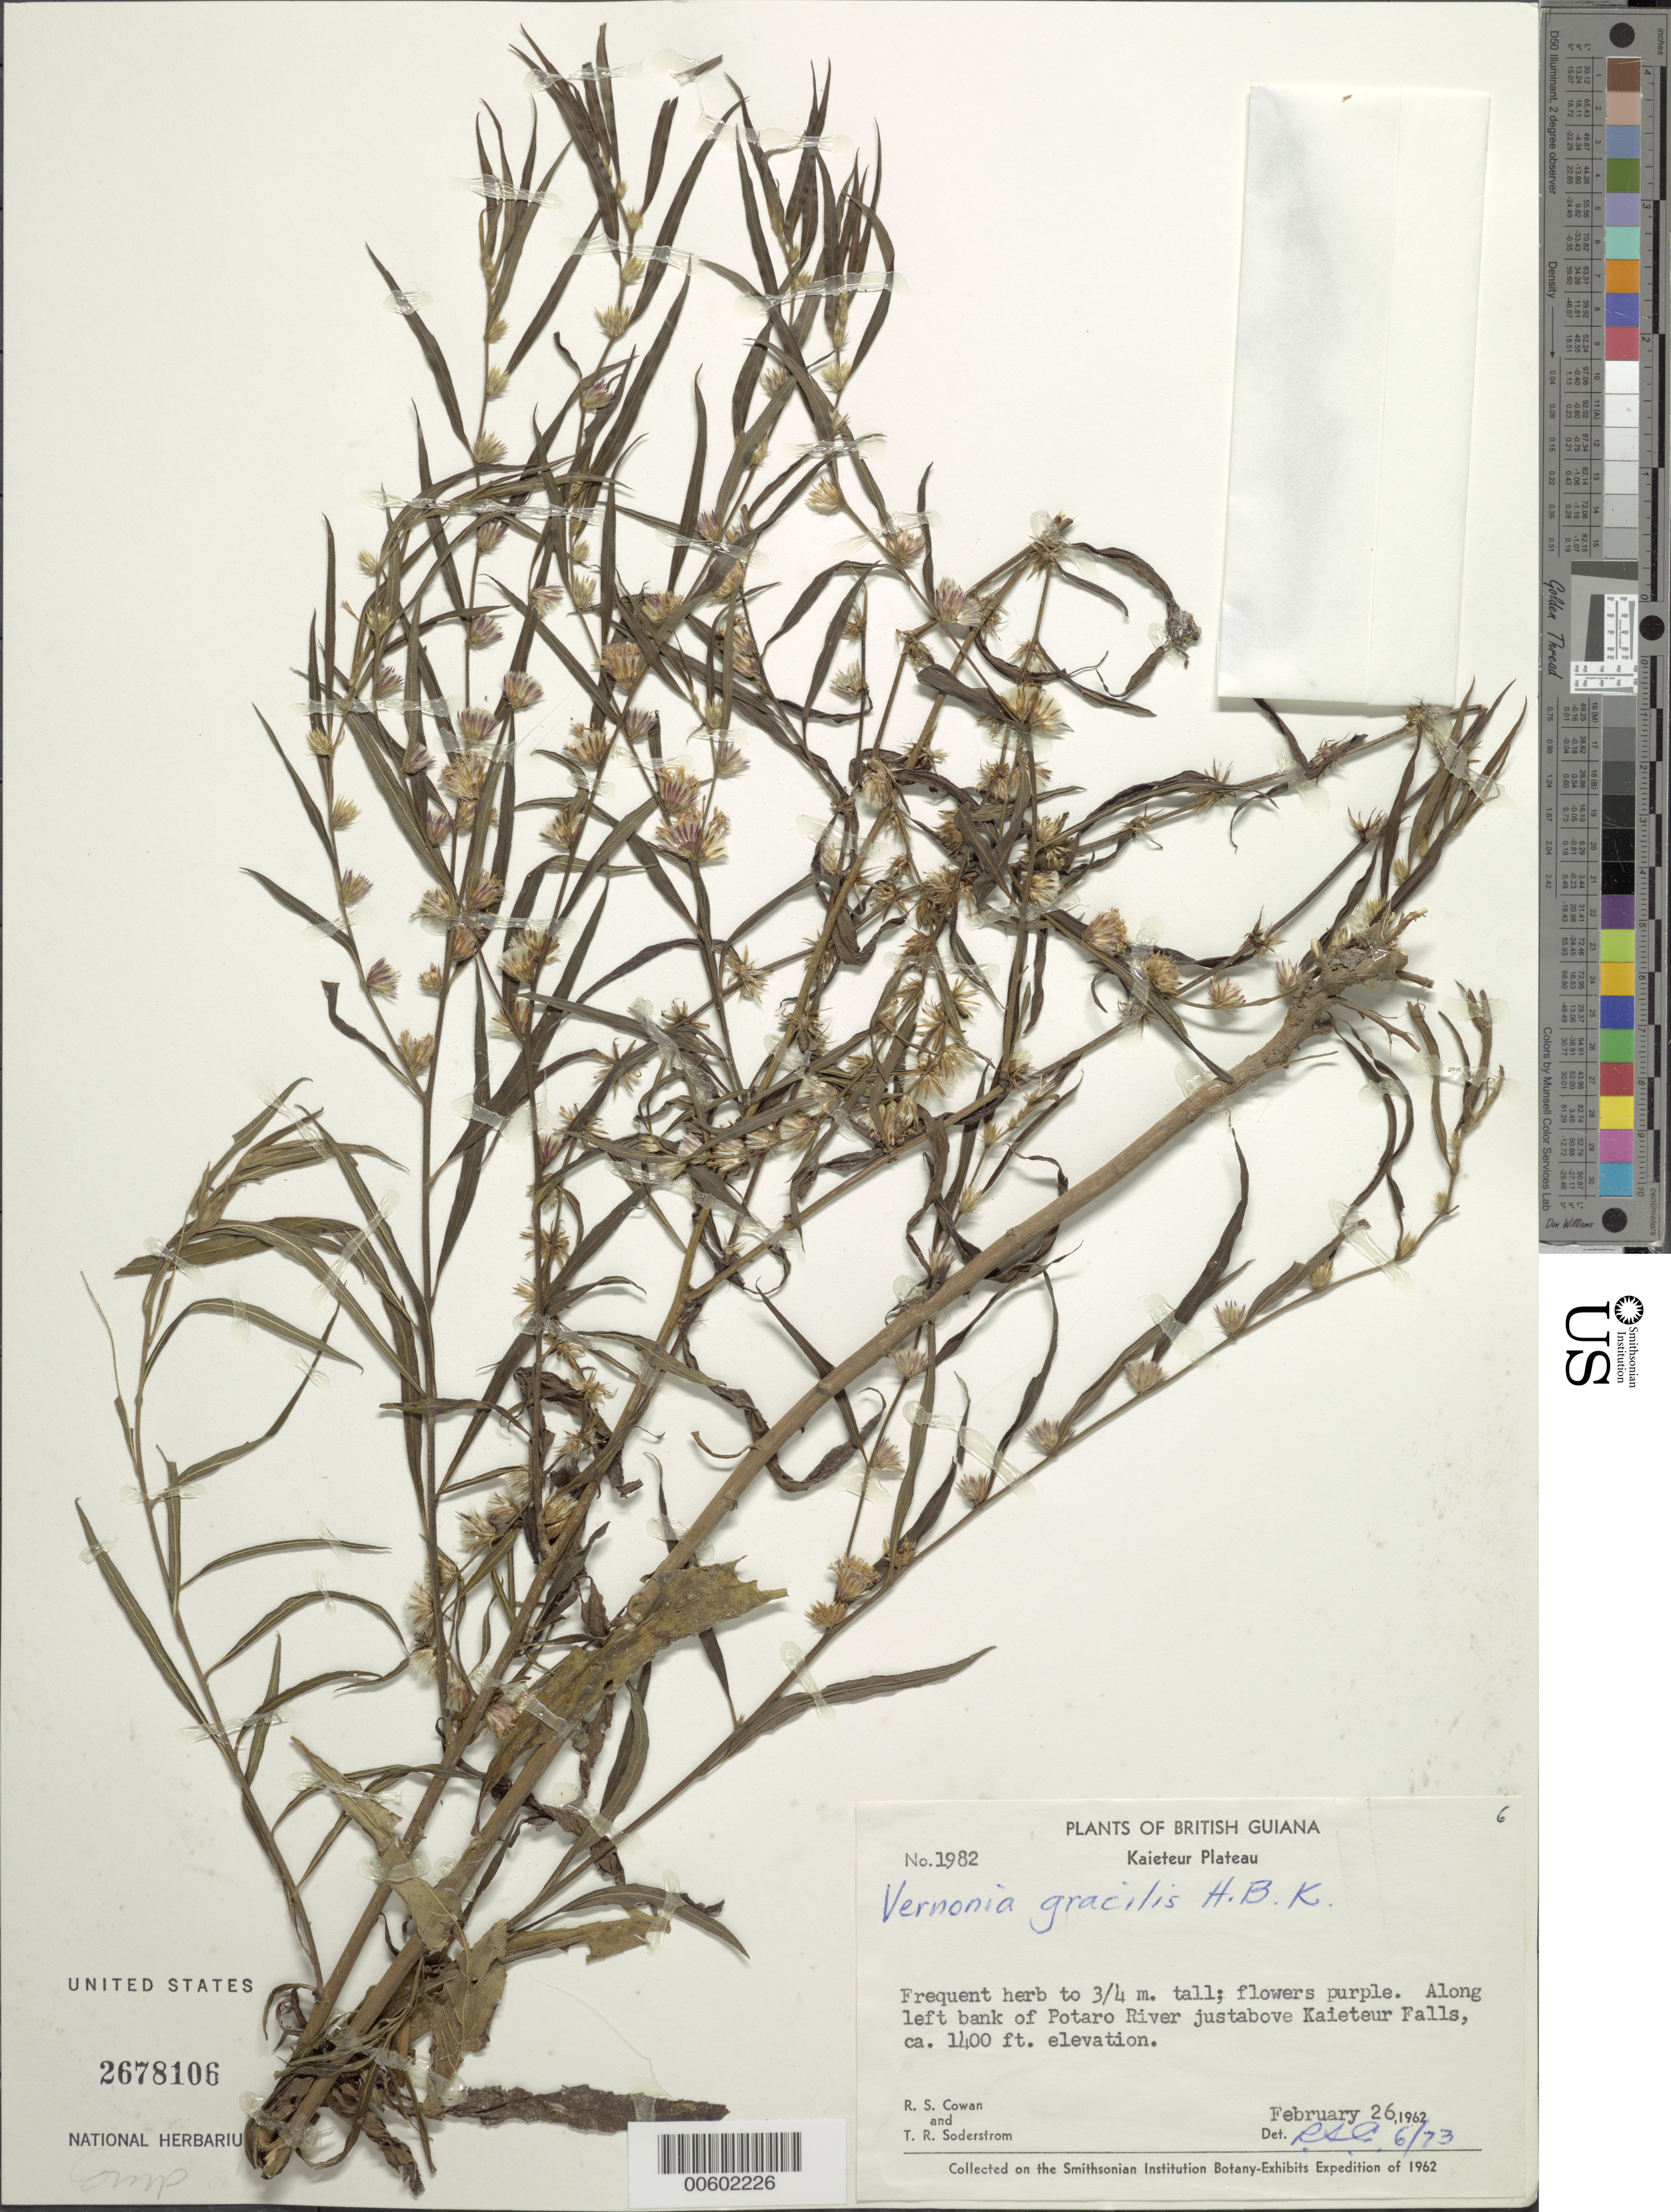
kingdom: Plantae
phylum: Tracheophyta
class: Magnoliopsida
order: Asterales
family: Asteraceae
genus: Lepidaploa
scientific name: Lepidaploa gracilis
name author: (Kunth) H. Rob.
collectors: R. S. Cowan & T. R. Soderstrom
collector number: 1982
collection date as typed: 26-Feb-62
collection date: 1962-02-26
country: Guyana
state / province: Potaro-Siparuni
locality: Kaieteur Plateau, left bank of Potaro R., just above Kaieteur Falls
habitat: Riverbank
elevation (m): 427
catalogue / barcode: US 2678106